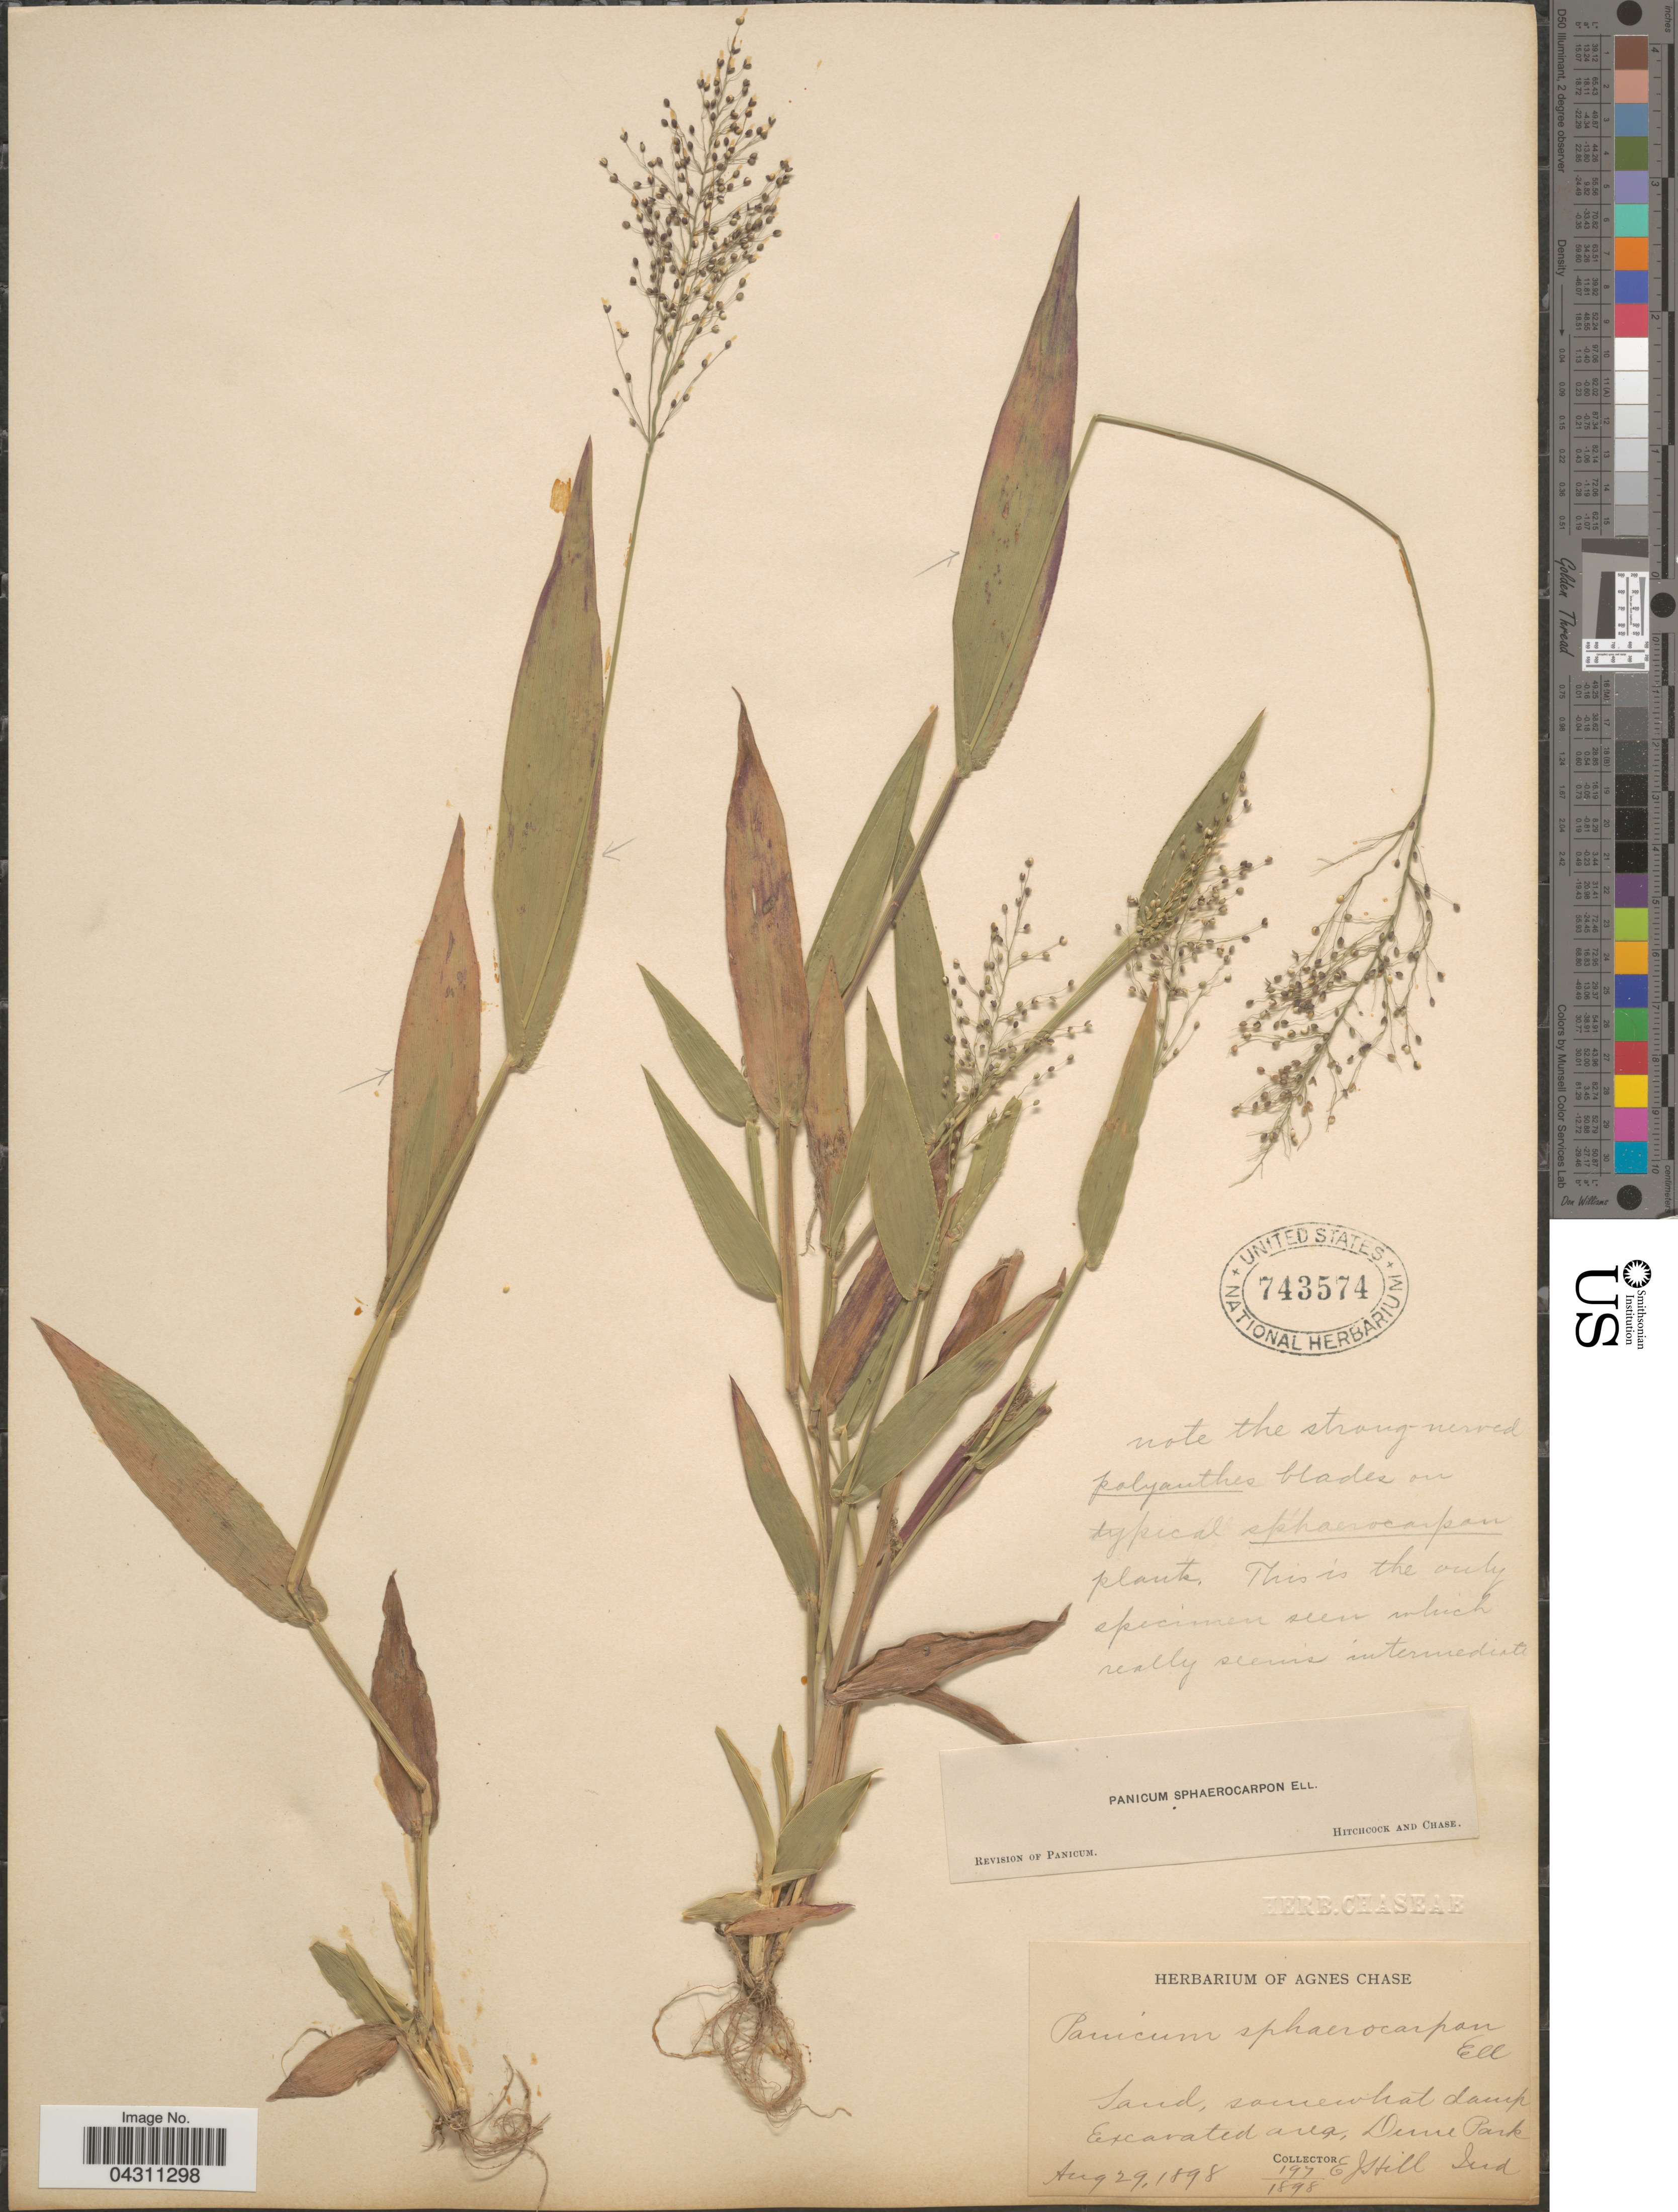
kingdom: Plantae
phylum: Tracheophyta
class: Liliopsida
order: Poales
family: Poaceae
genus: Dichanthelium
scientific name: Dichanthelium sphaerocarpon var. sphaerocarpon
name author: (Elliott) Gould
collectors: E. J. Hill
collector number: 197/1898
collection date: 1898-08-29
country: United States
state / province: Indiana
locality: Excavated area, Dune Park.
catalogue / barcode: US 743574